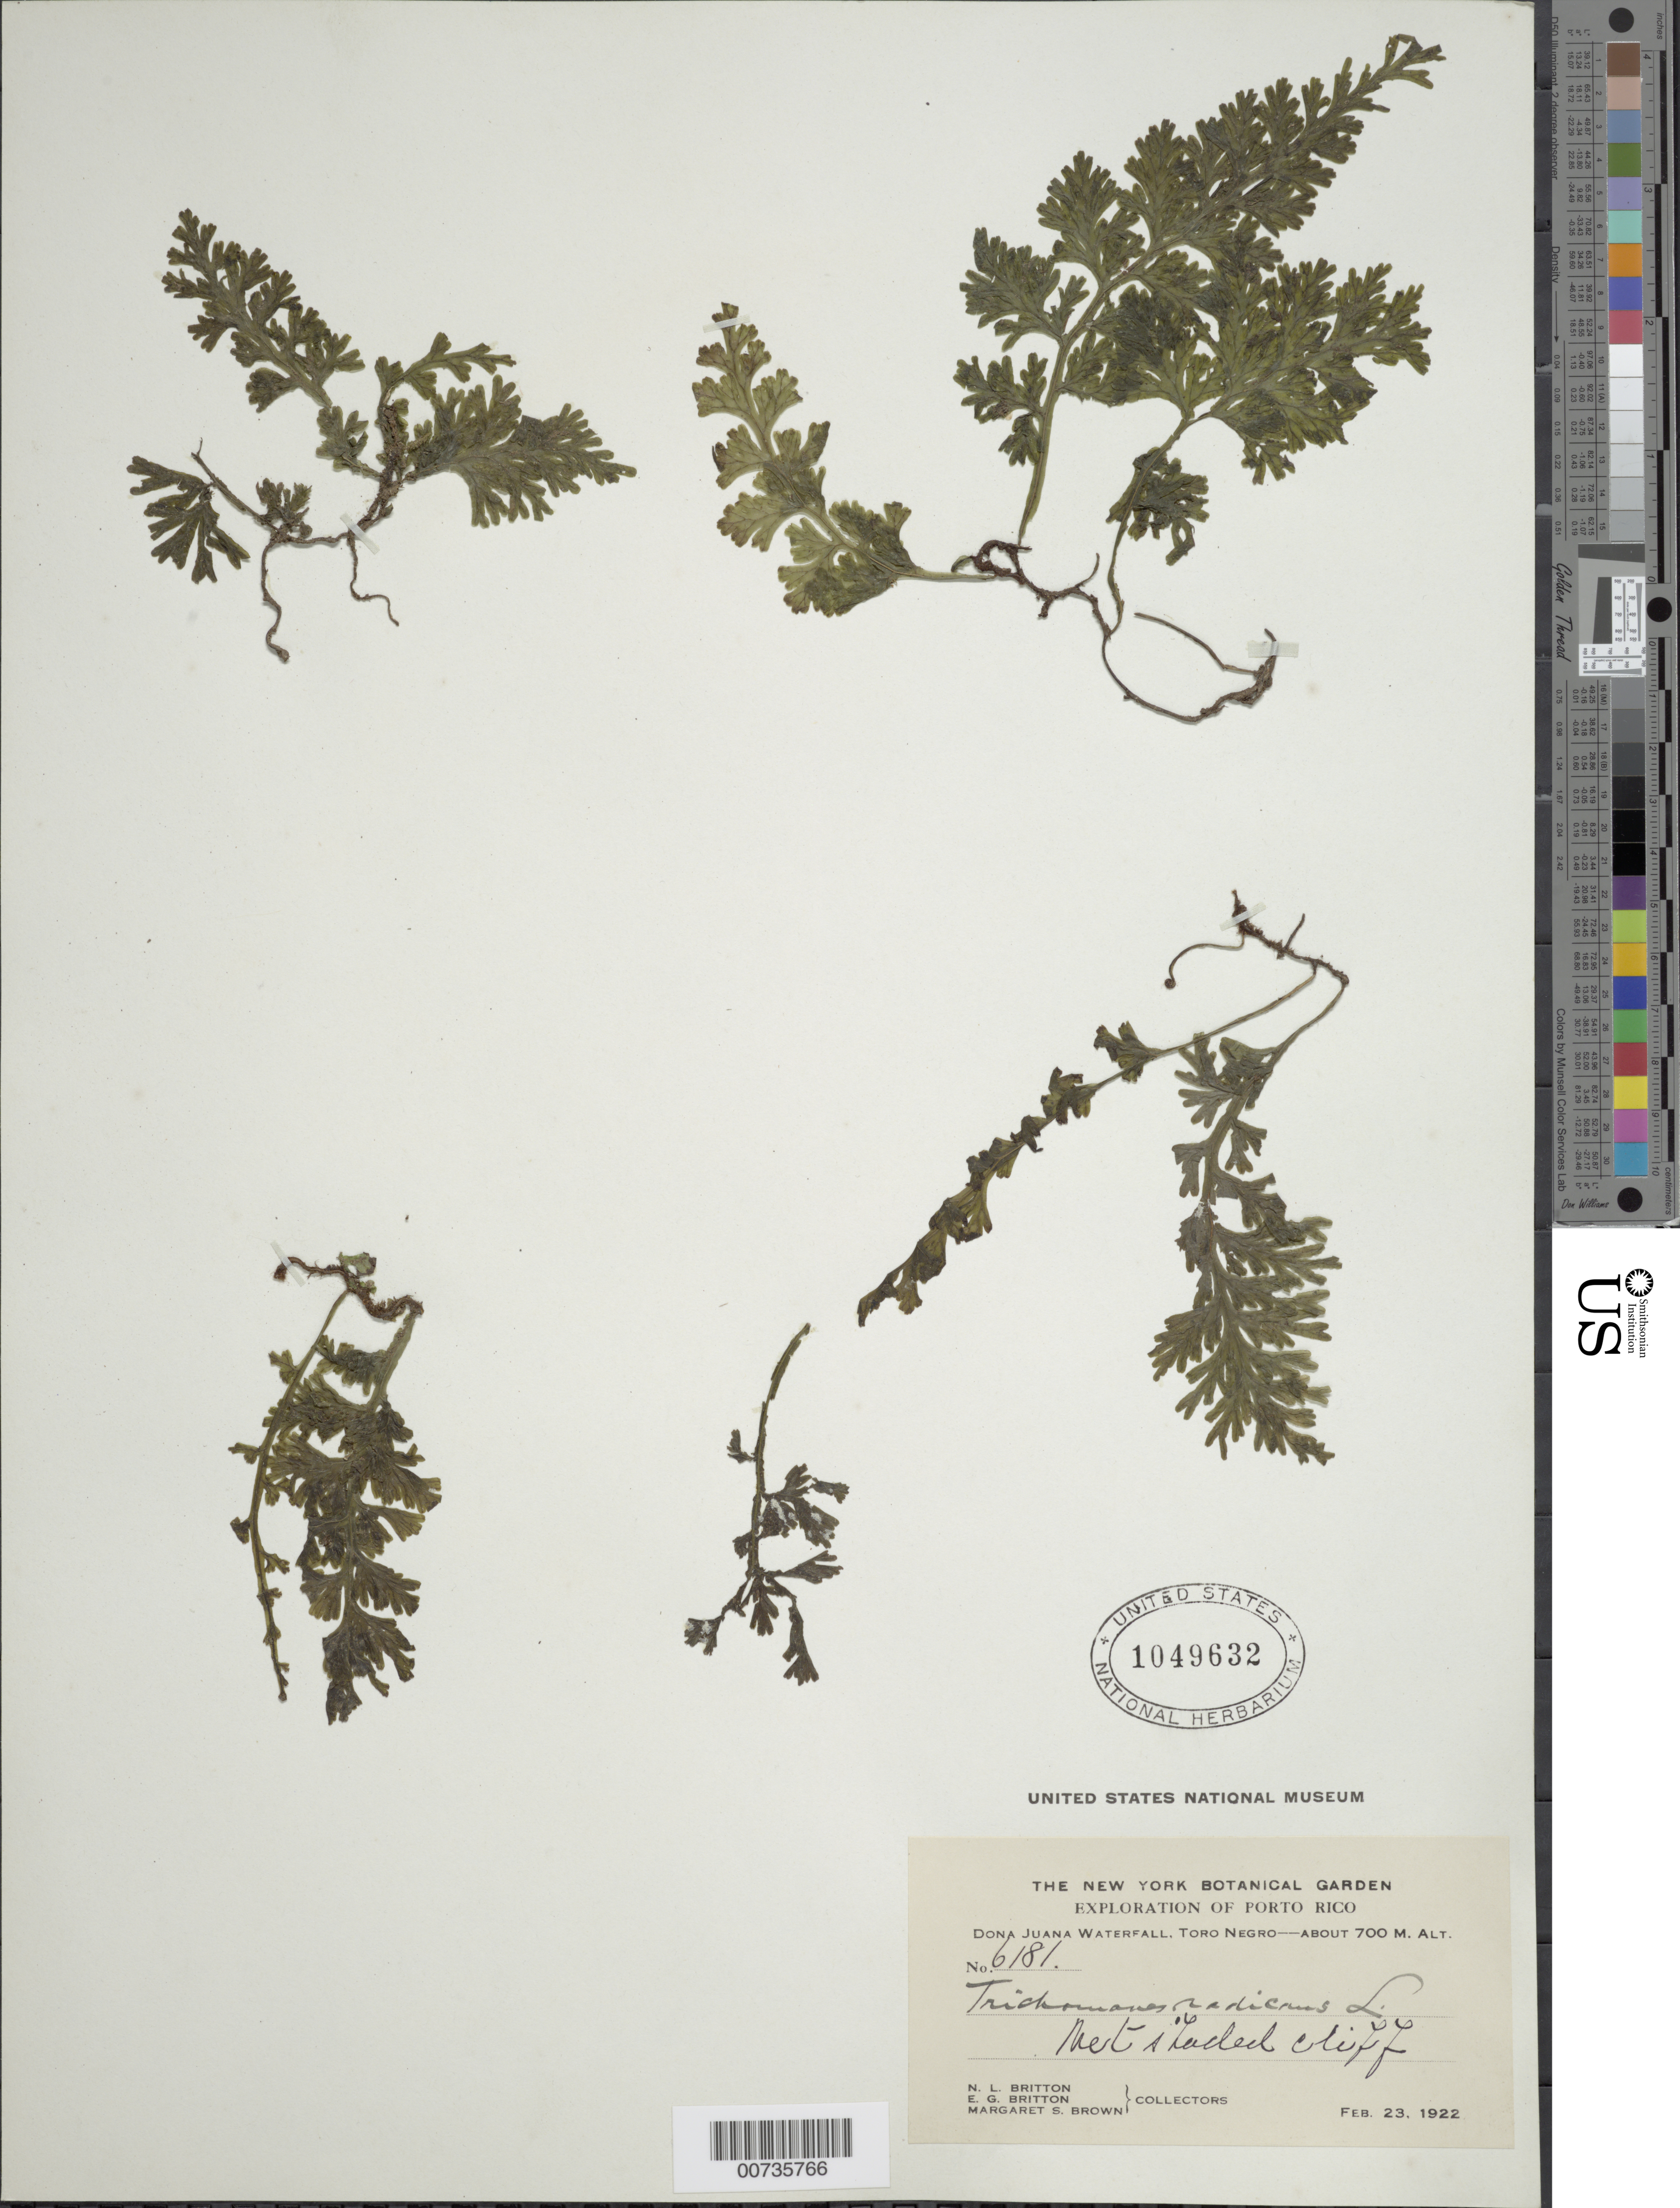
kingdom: Plantae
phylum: Tracheophyta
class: Polypodiopsida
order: Hymenophyllales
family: Hymenophyllaceae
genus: Vandenboschia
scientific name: Vandenboschia radicans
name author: (Sw.) Copel.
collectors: N. Britton, E. G. Britton & M. S. Brown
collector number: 6181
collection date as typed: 23 Feb 1922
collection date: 1922-02-23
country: Puerto Rico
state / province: Villalba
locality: Dona Juana Waterfall, Toro Negro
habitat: Wet shaded cliff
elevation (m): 700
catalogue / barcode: US 1049632